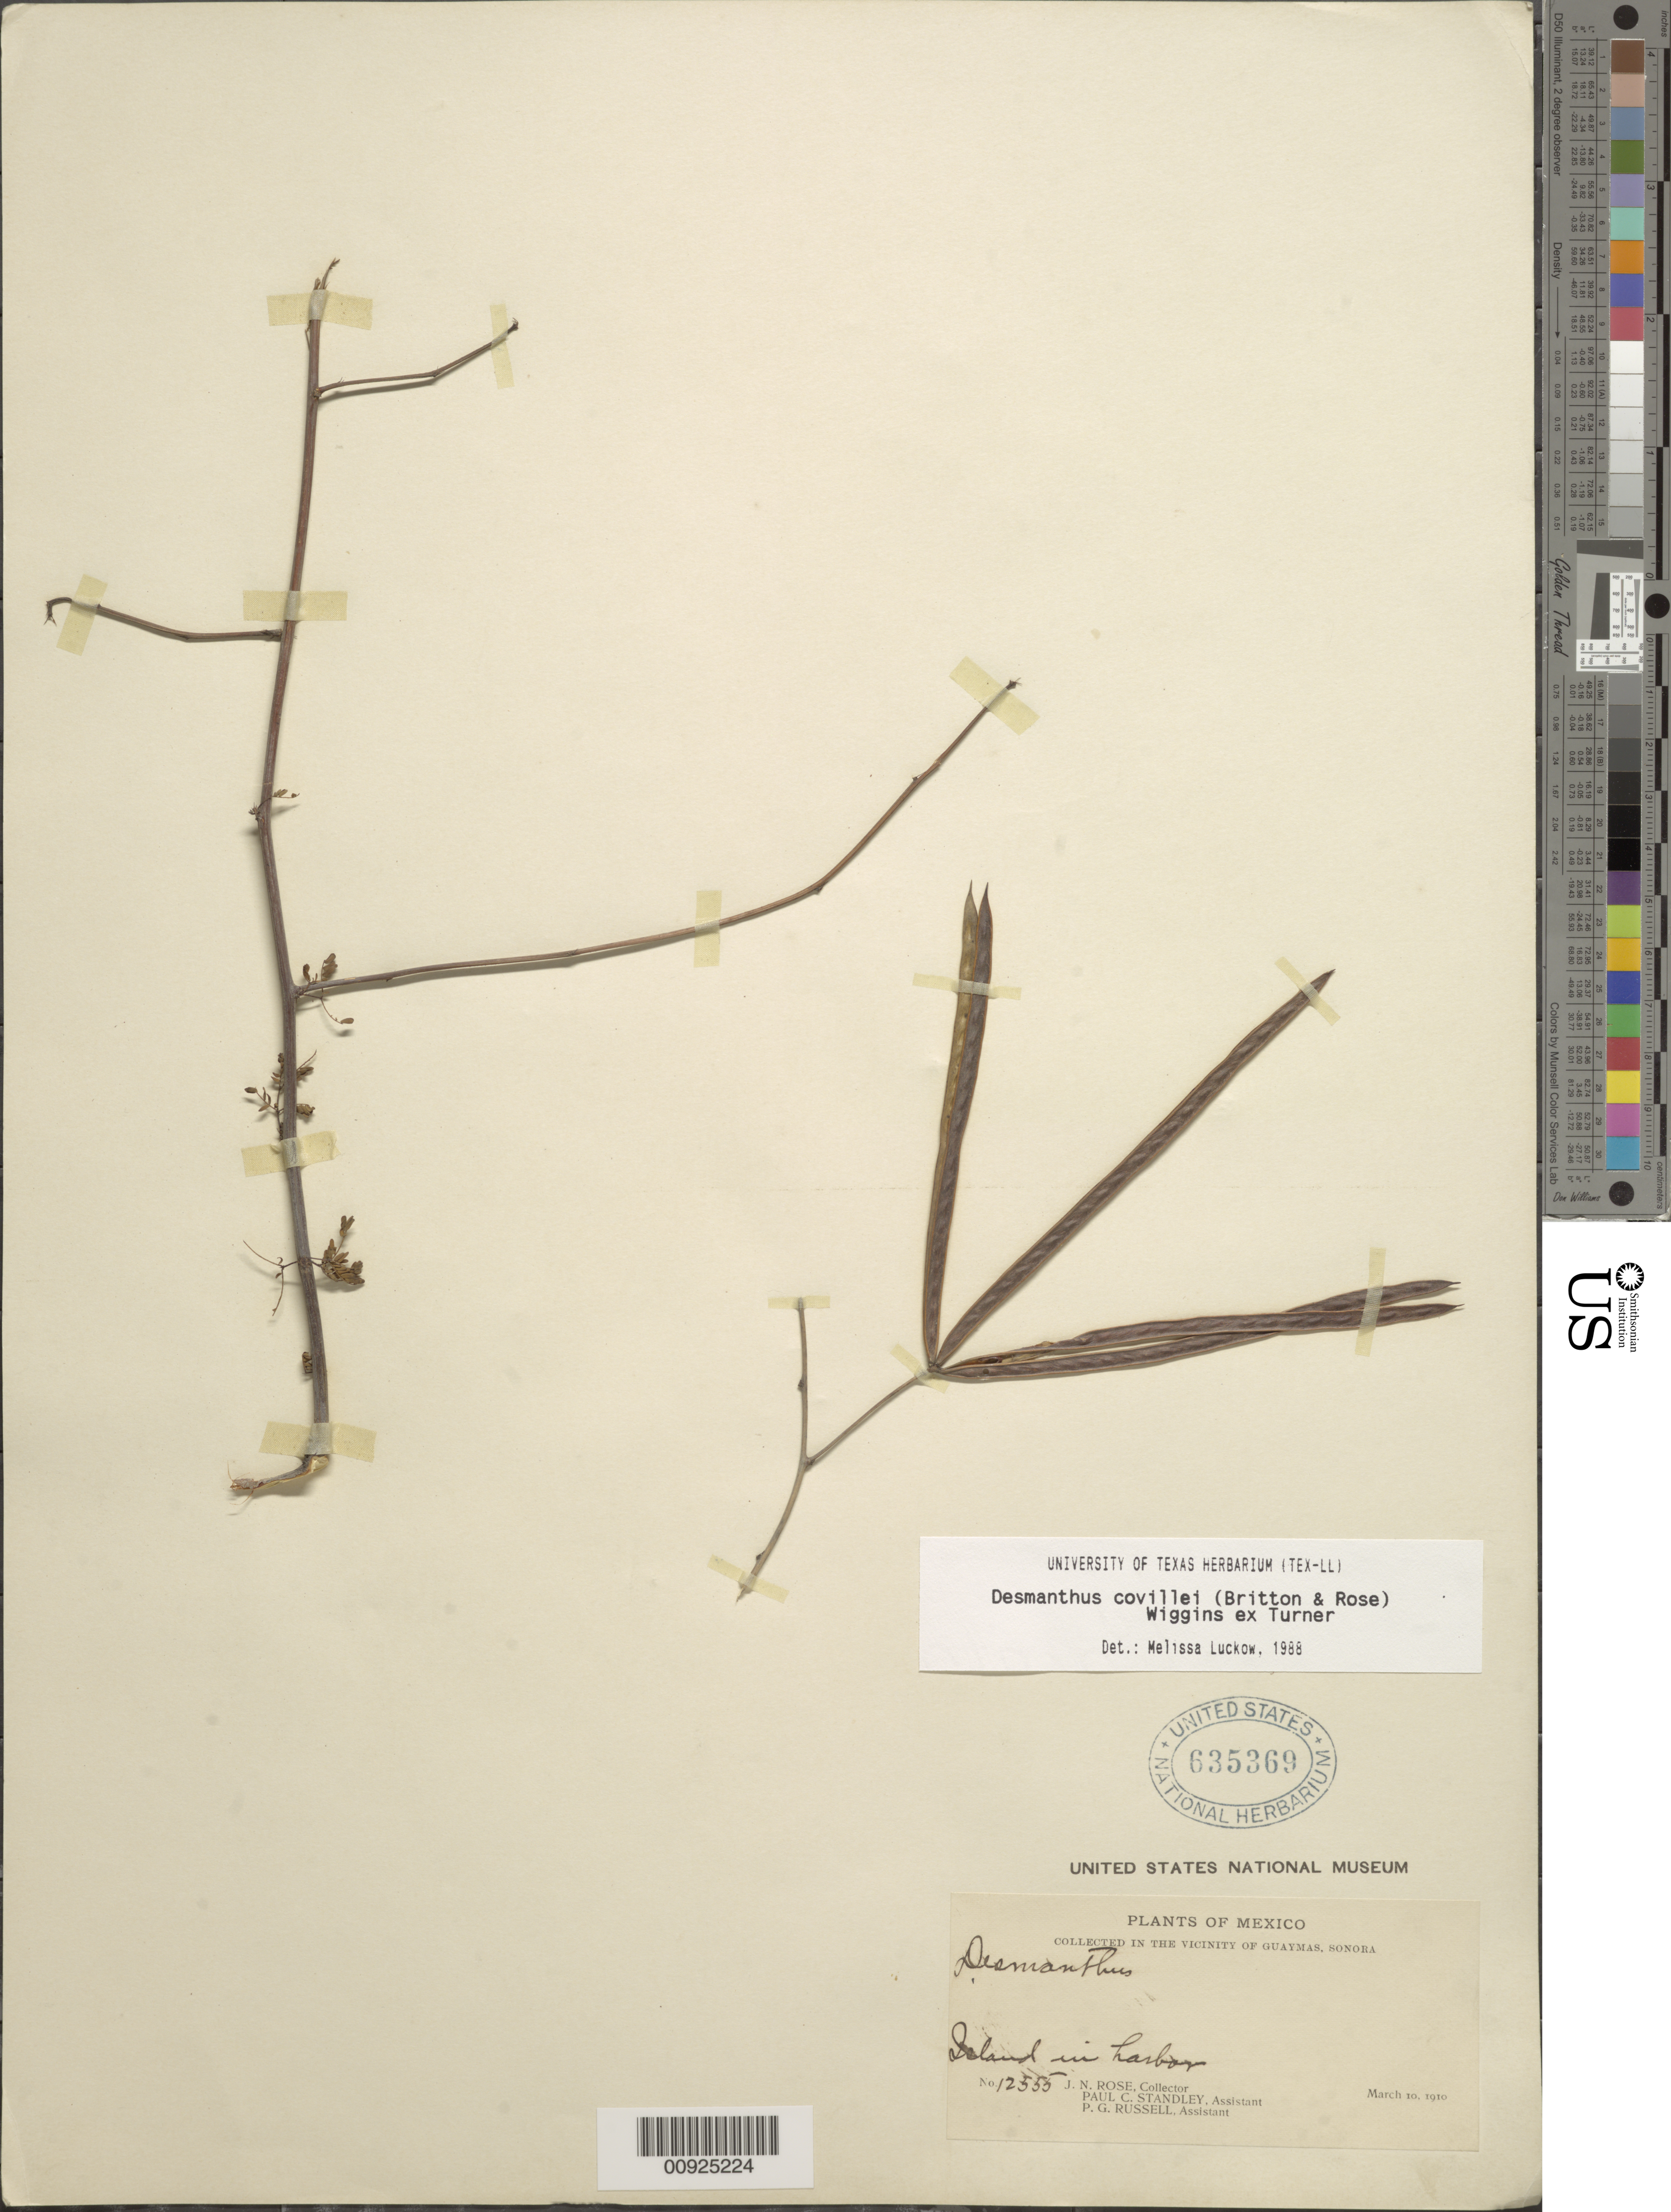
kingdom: Plantae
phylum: Tracheophyta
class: Magnoliopsida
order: Fabales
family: Fabaceae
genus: Desmanthus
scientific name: Desmanthus covillei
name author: (Britton) Wiggins ex B.L. Turner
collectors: J. N. Rose, P. C. Standley & P. G. Russell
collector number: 12555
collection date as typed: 10 Mar 1910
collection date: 1910-03-10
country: Mexico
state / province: Sonora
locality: Island in harbor in the vicinity of Guaymas, Sonora.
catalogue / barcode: US 635369